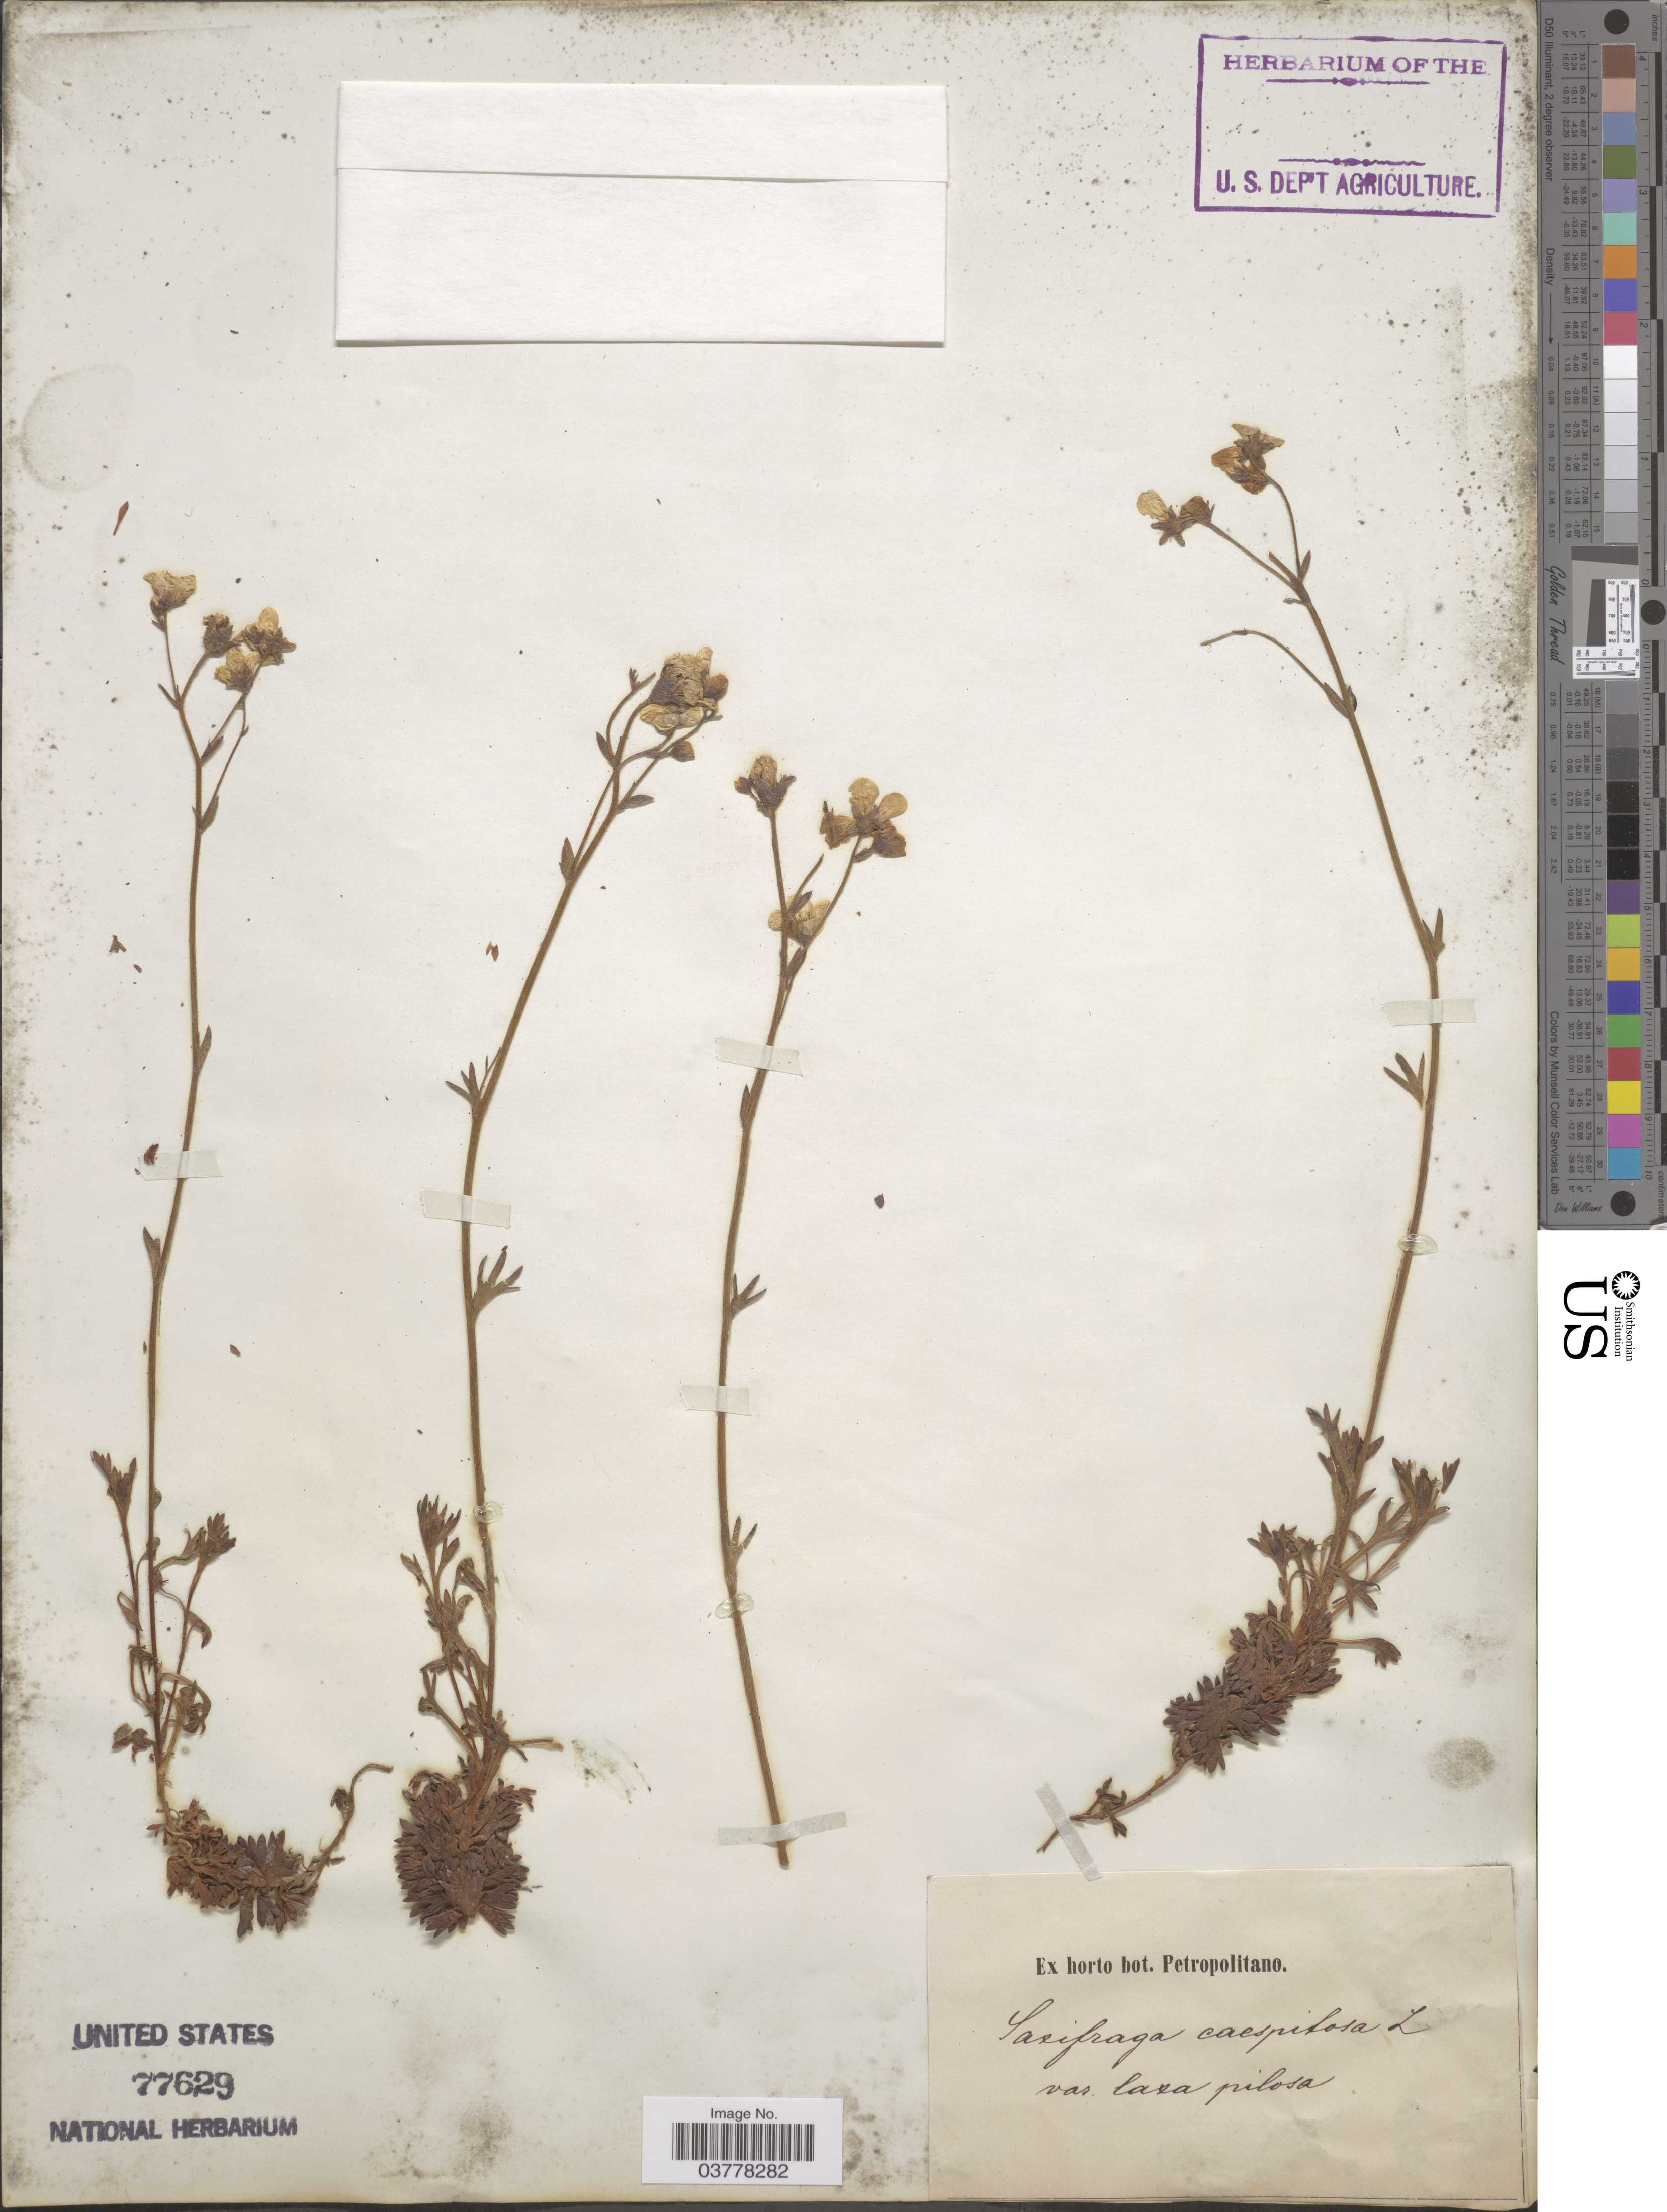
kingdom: Plantae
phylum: Tracheophyta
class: Magnoliopsida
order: Saxifragales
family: Saxifragaceae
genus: Saxifraga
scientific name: Saxifraga caespitosa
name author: L.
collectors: ex Horto Bot. Petropolitano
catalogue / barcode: US 77629